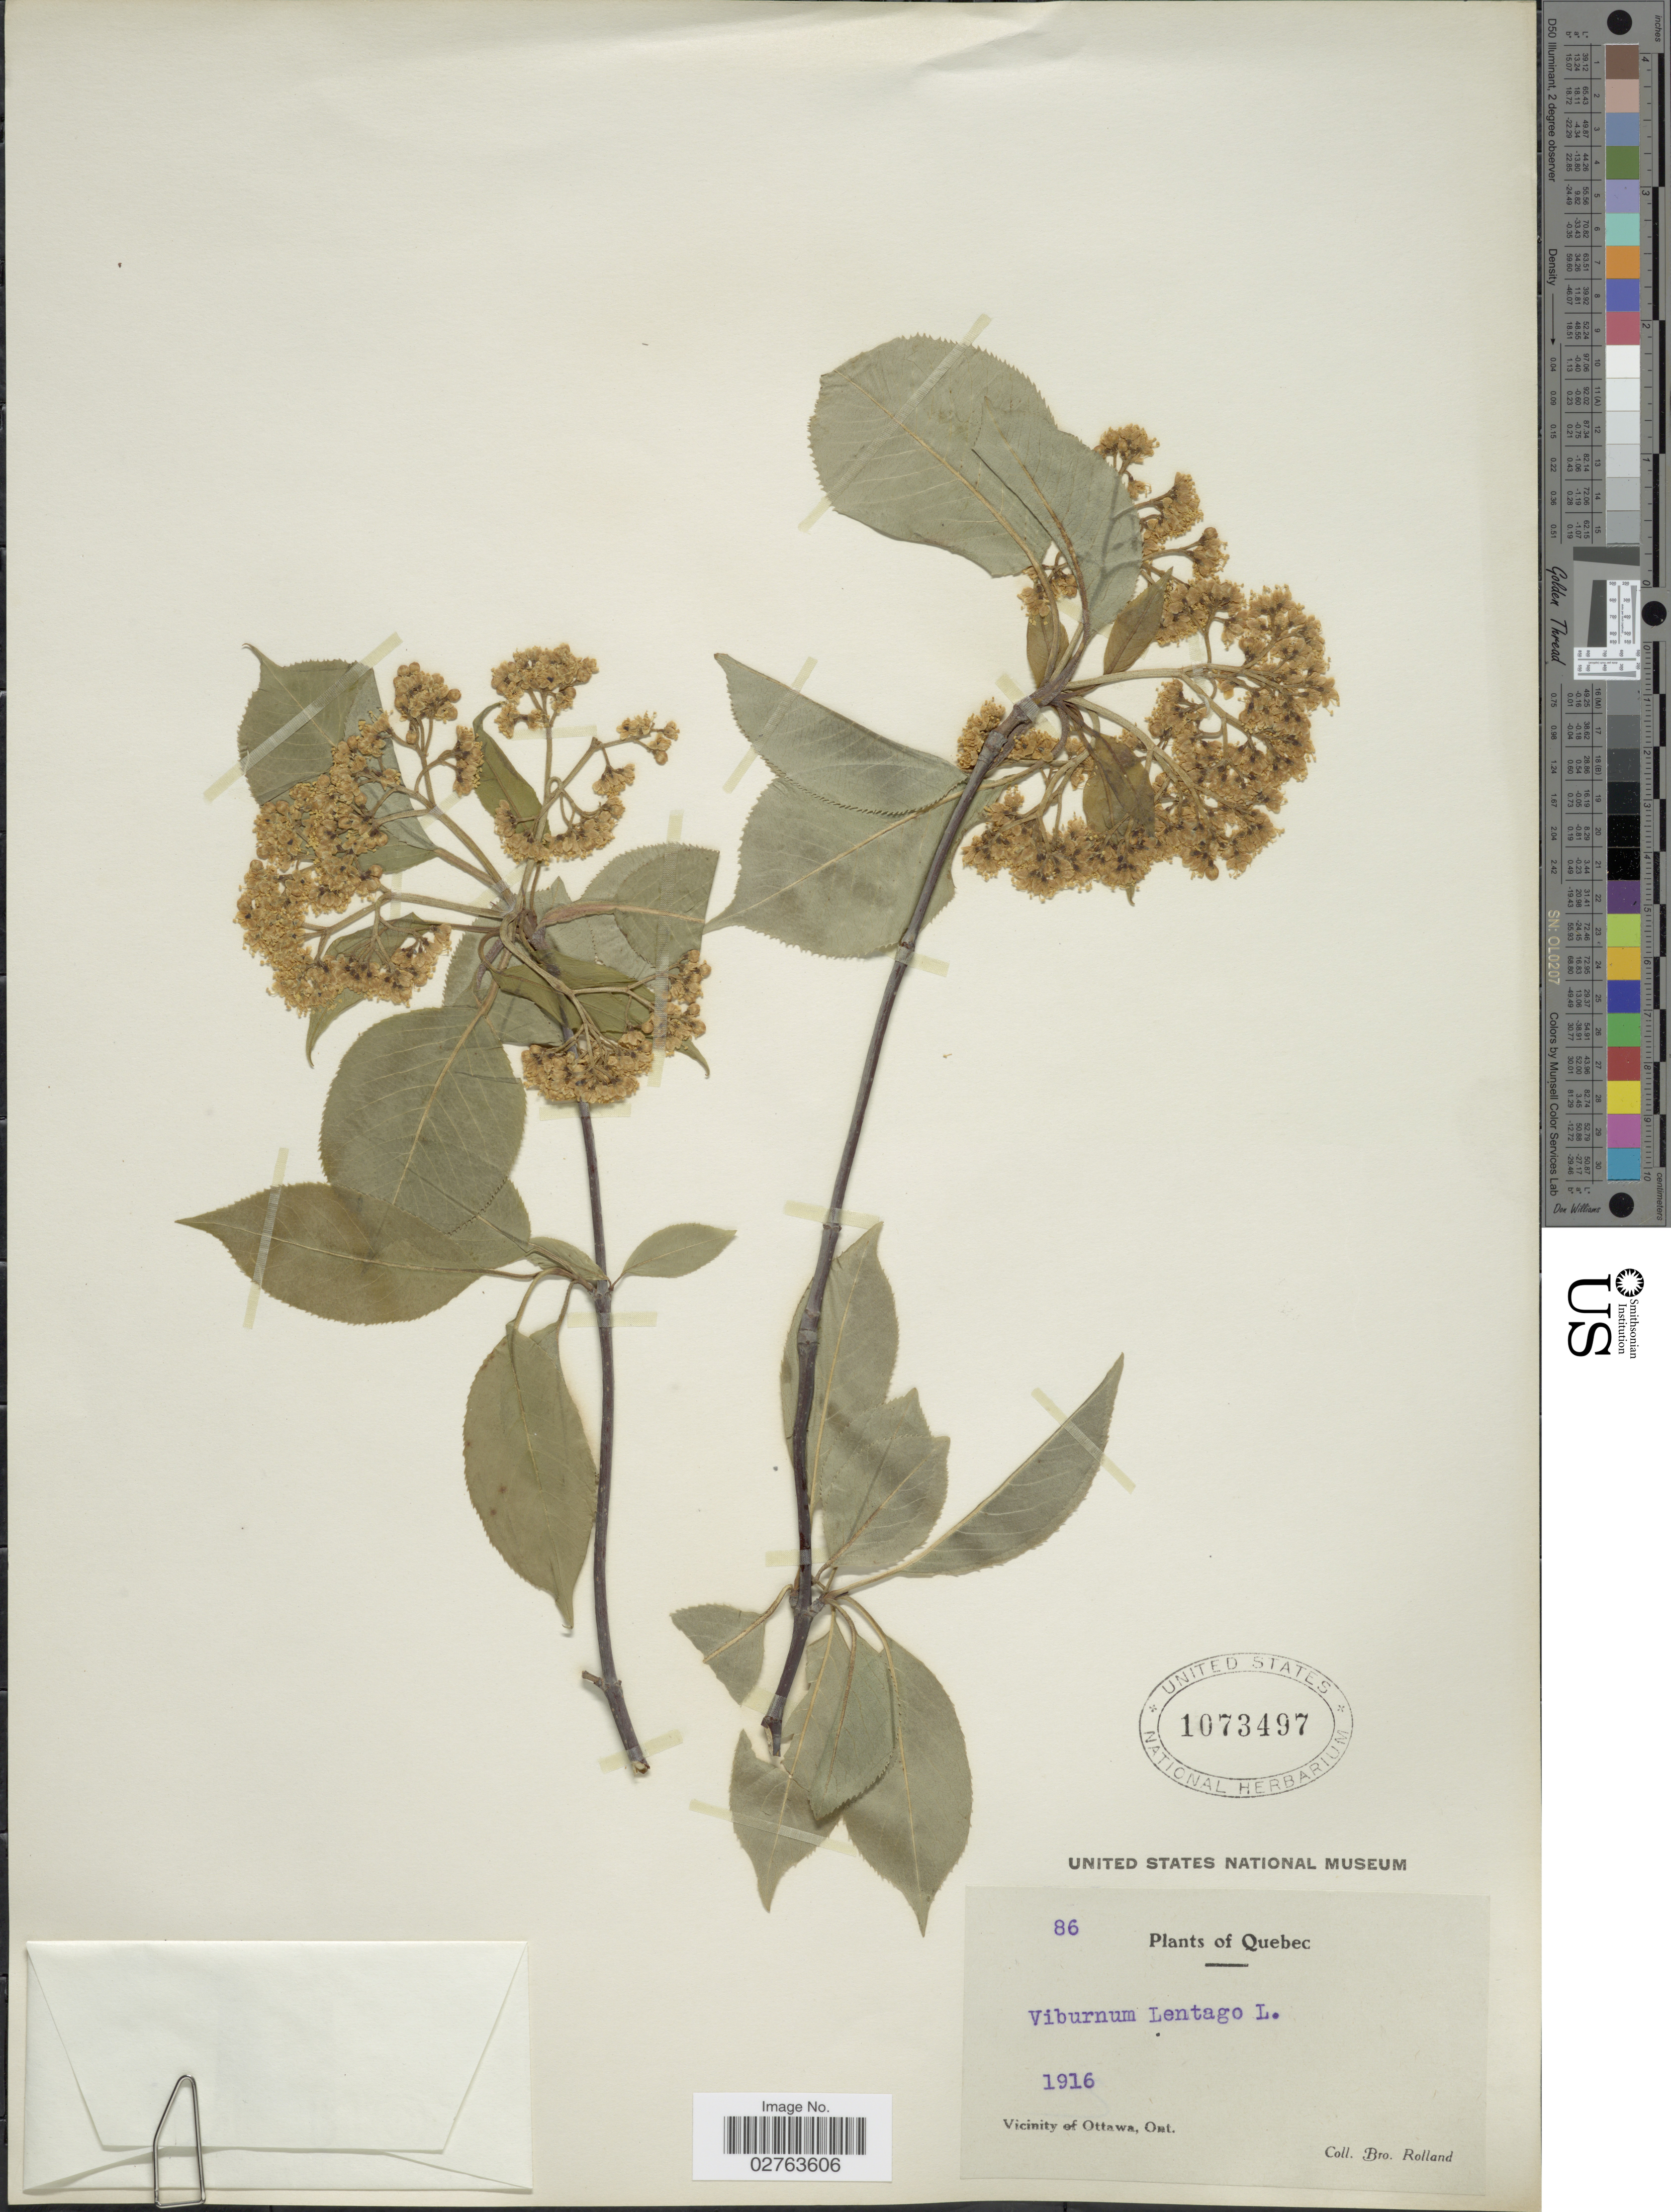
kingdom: Plantae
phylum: Tracheophyta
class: Magnoliopsida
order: Dipsacales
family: Viburnaceae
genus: Viburnum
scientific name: Viburnum lentago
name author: L.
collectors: B. Rolland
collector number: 86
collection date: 1916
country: Canada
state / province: Ontario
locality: Vicinity of Ottawa, Ont.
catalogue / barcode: US 1073497